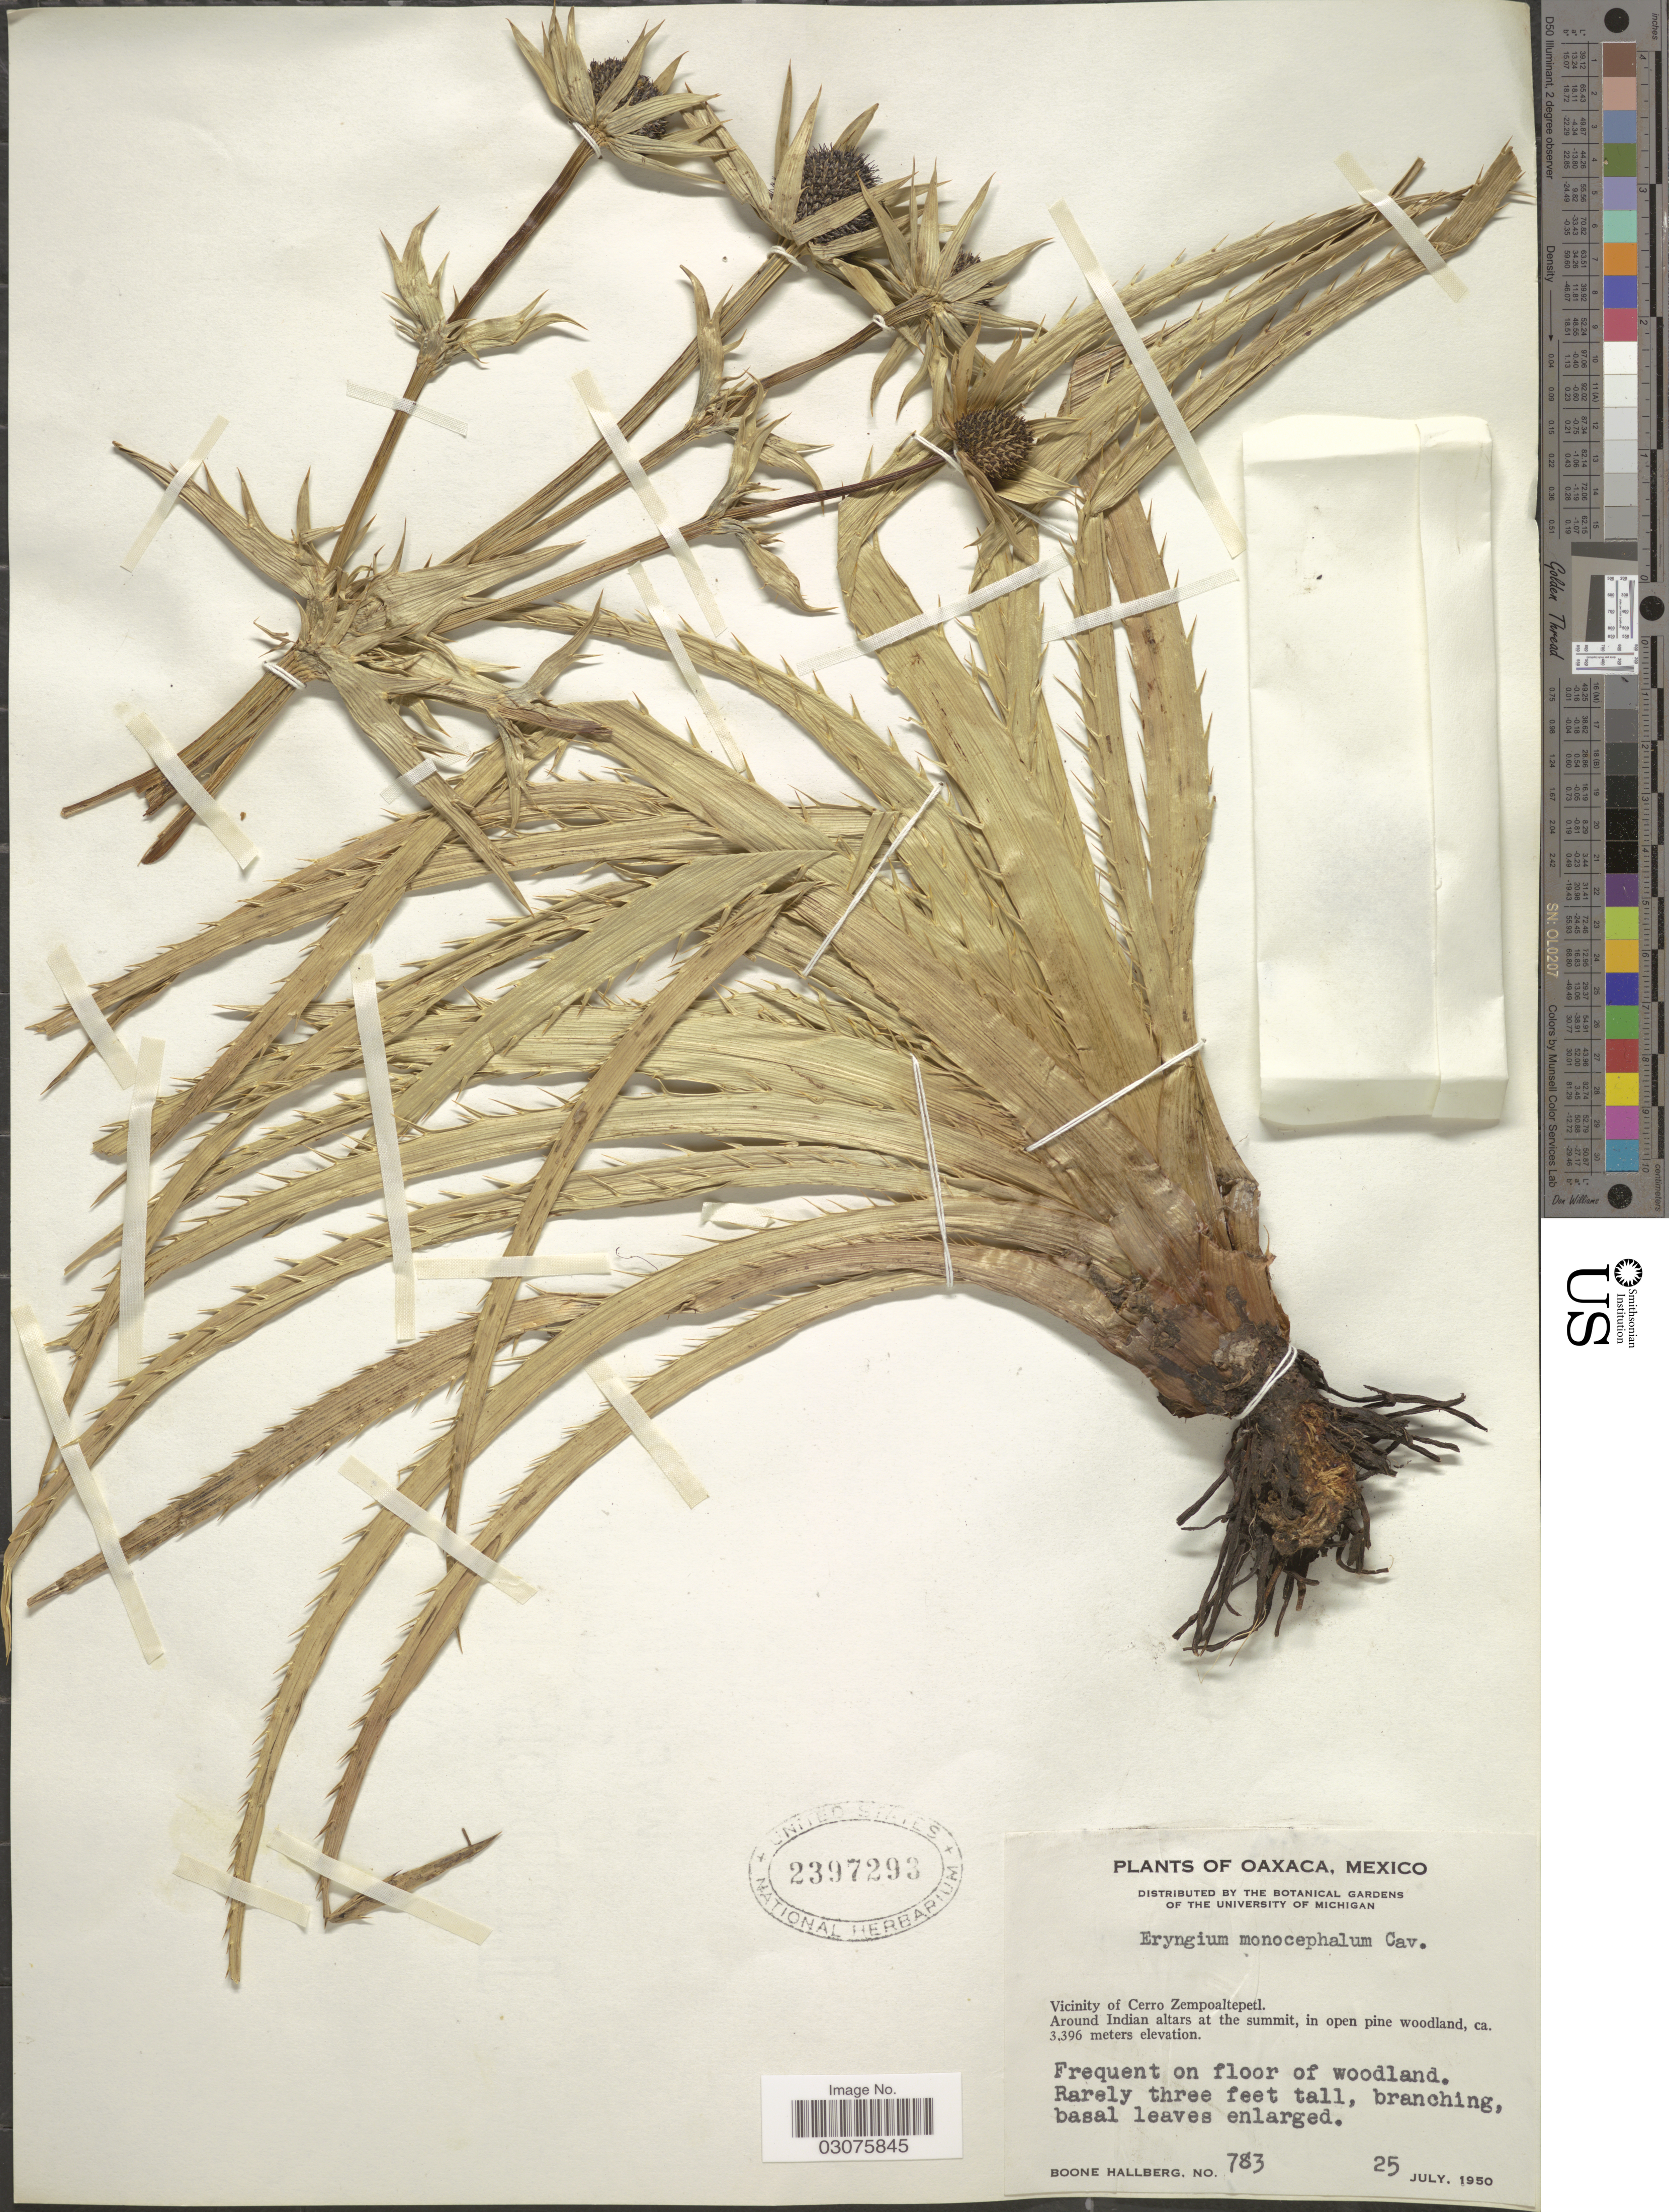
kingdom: Plantae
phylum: Tracheophyta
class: Magnoliopsida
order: Apiales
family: Apiaceae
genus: Eryngium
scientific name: Eryngium monocephalum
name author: Cav.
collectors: B. Hallberg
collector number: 783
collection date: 1950-07-25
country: Mexico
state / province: Oaxaca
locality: Vicinity of Cerro Zempoaltepetl. Around Indian altars at the summit, in open pine woodland.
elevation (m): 3396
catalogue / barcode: US 2397293